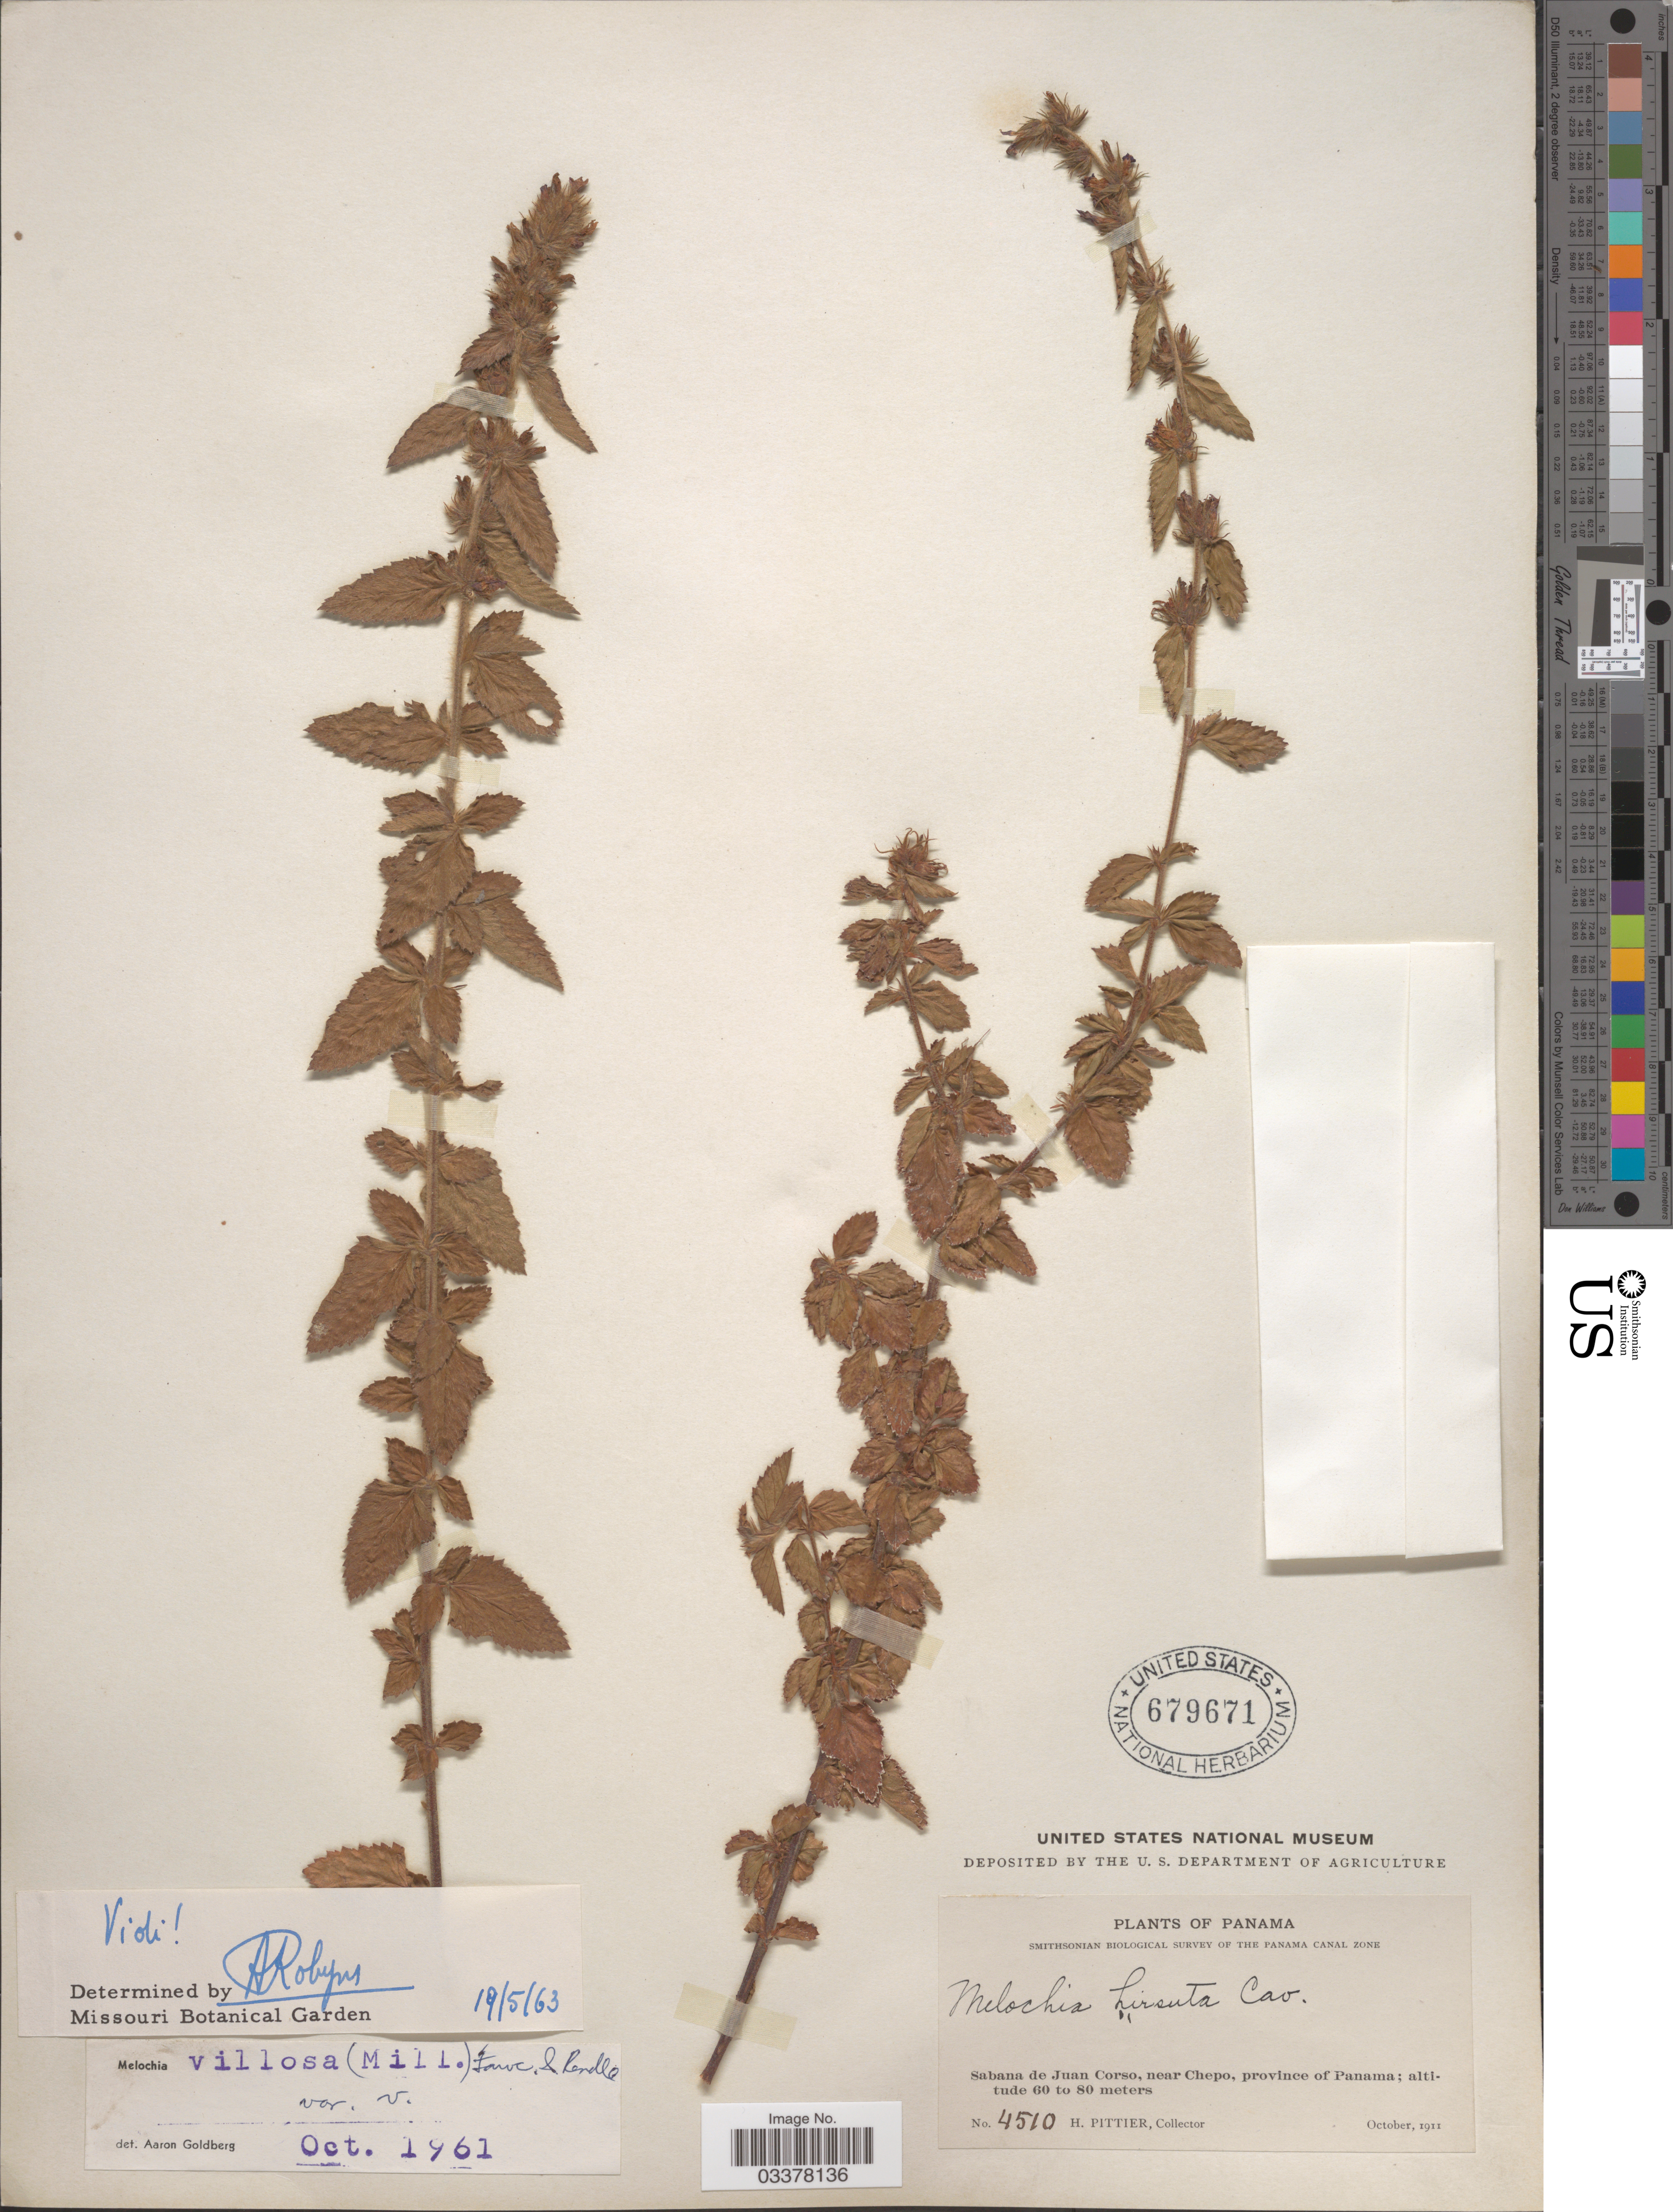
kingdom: Plantae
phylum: Tracheophyta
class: Magnoliopsida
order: Malvales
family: Malvaceae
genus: Melochia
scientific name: Melochia spicata var. spicata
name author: (L.) Fryxell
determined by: Dorr, L. J., (BOT), Smithsonian Institution - National Museum of Natural History (UNITED STATES)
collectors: H. F. Pittier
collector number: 4510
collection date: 1911-10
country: Panama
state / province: Panamá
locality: Sabana de Juan Corso, near Chepo.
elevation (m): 60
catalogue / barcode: US 679671